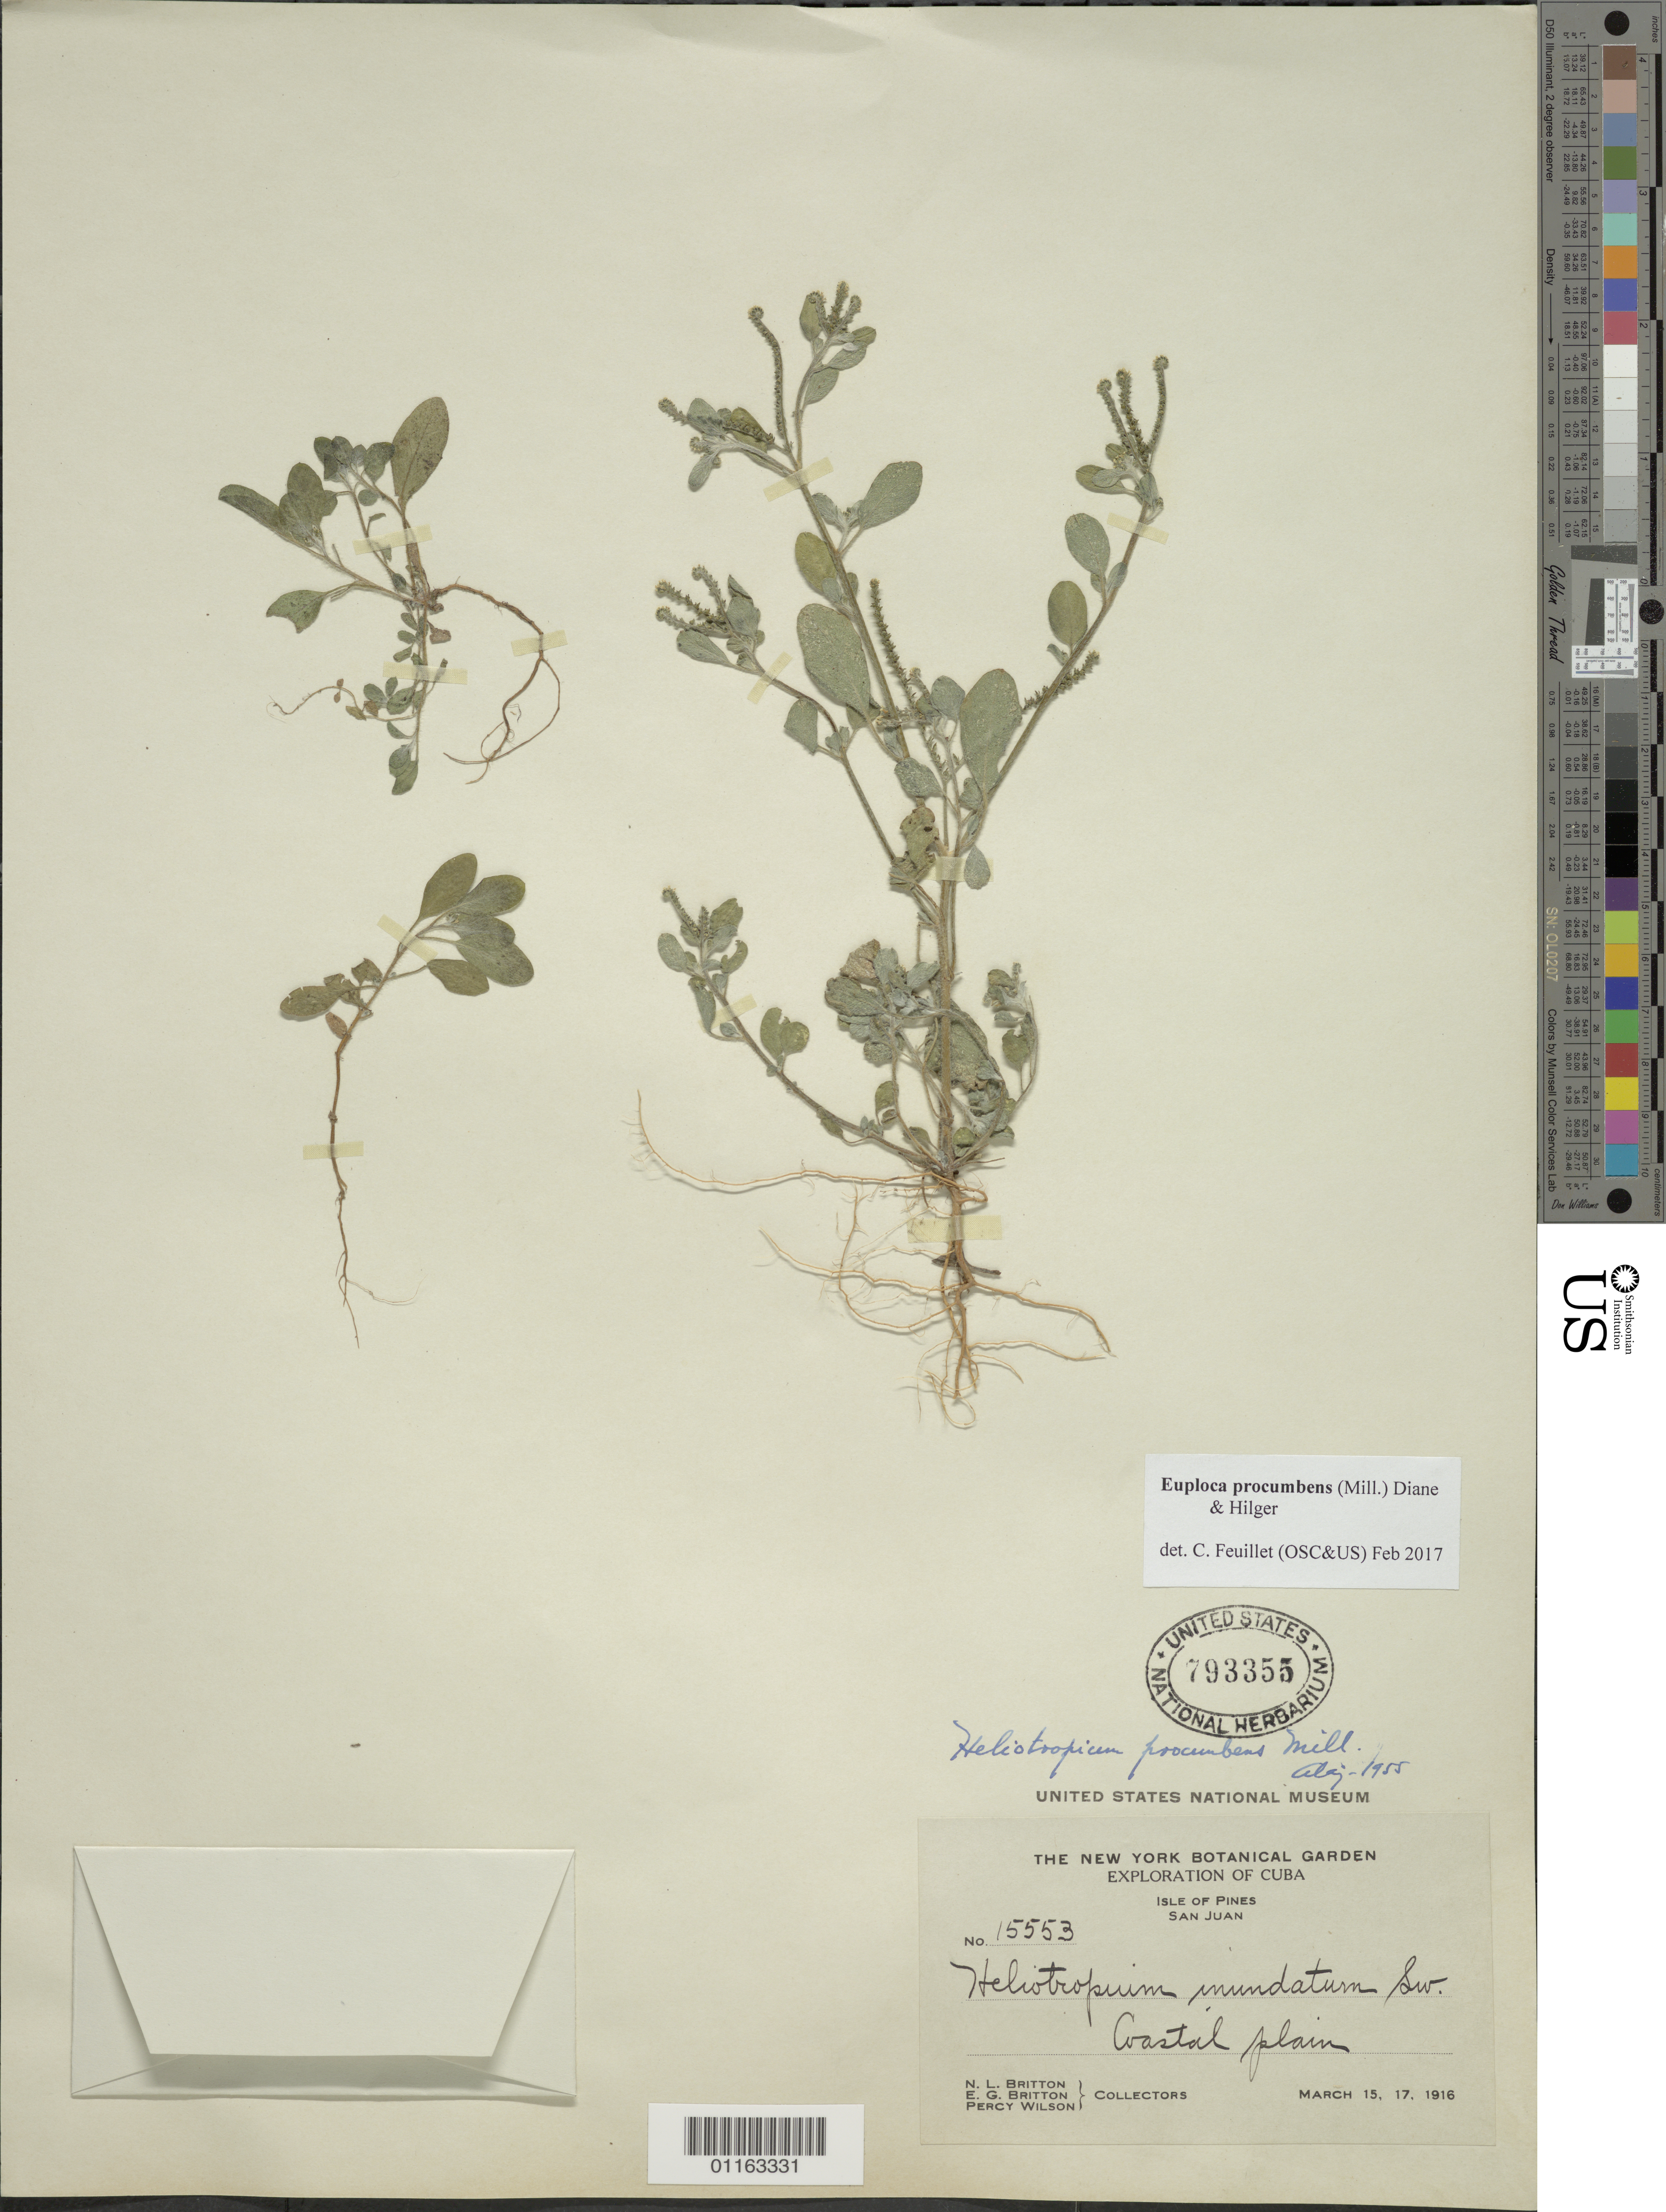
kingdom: Plantae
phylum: Tracheophyta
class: Magnoliopsida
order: Boraginales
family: Heliotropiaceae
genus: Euploca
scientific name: Euploca procumbens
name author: (Mill.) Diane & Hilger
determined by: Feuillet, C.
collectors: N. Britton, E. G. Britton & P. Wilson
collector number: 15553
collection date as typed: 15 Mar 1916 and 17 Mar 1916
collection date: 1916-03-15,1916-03-17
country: Cuba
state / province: Isla de la Juventud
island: Isla de la Juventud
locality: San Juan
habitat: Coastal plain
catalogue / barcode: US 793355